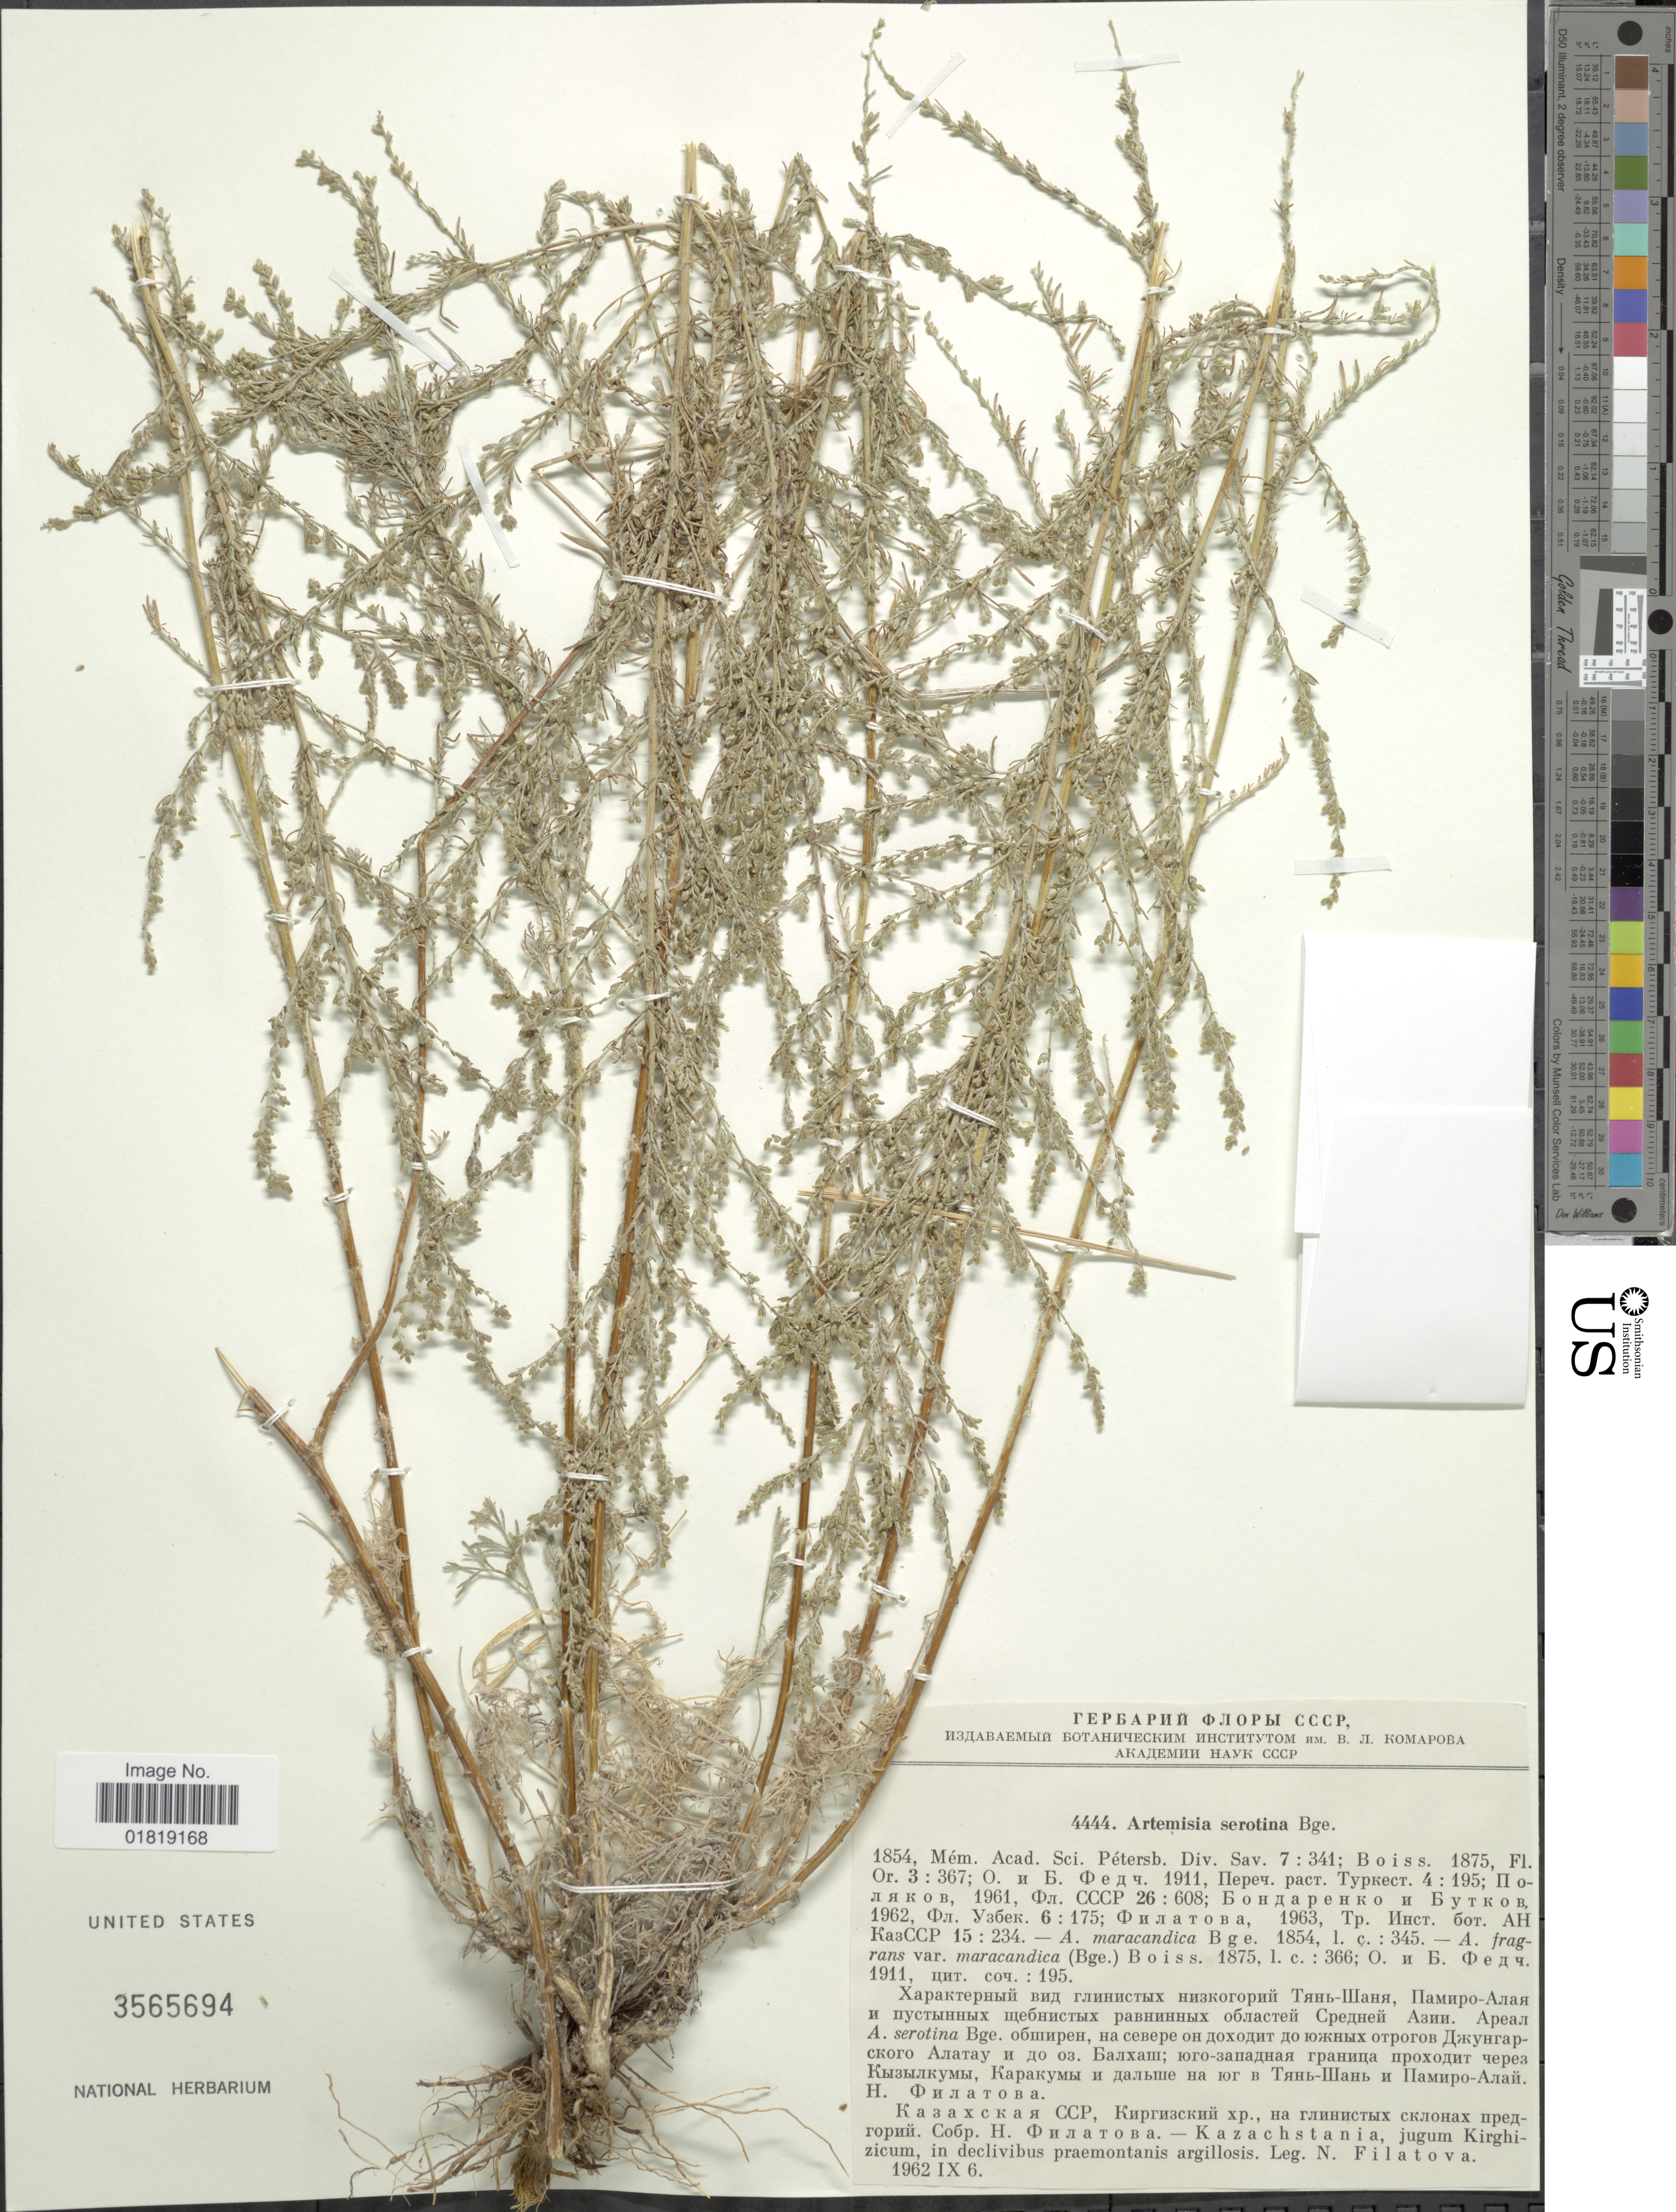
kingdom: Plantae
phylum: Tracheophyta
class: Magnoliopsida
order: Asterales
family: Asteraceae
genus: Artemisia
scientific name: Artemisia serotina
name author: Bunge ex Poljakov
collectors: N. Filatova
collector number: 4444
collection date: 1962-09-06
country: Kazakhstan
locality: Kazachstania, jugum Kirghizicum, in declivibus praemontanis argillosis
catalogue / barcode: US 3565694